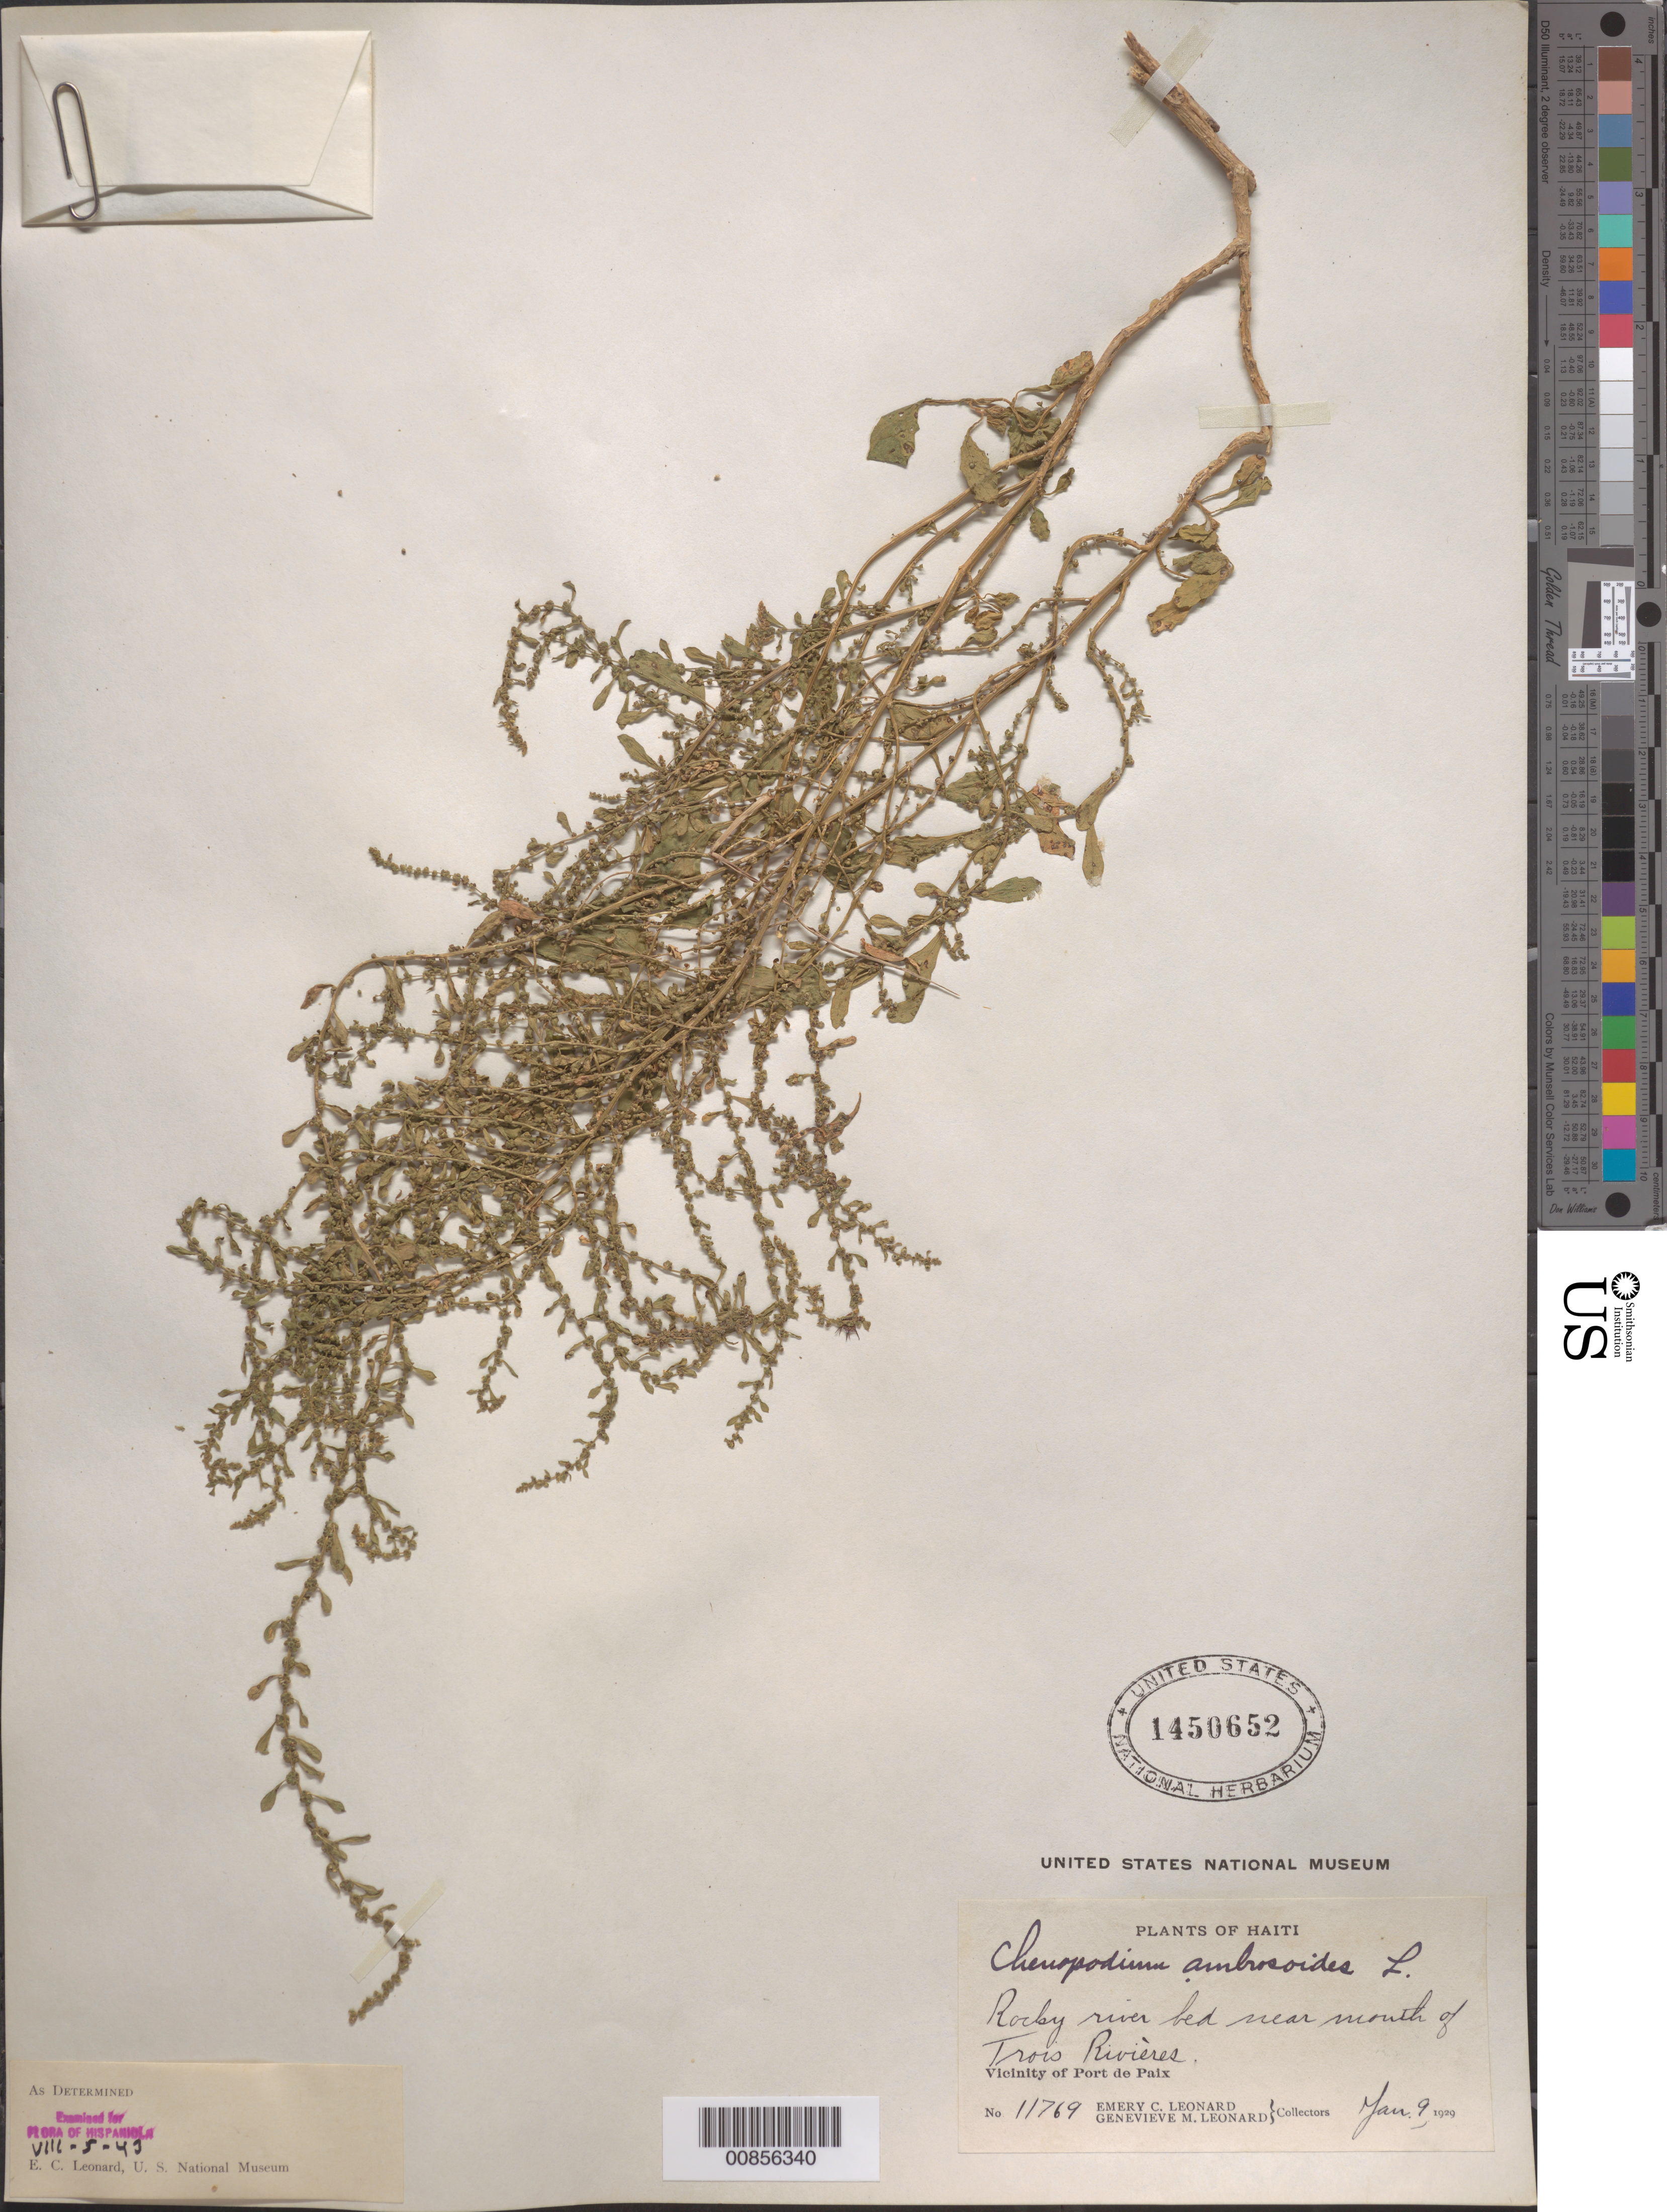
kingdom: Plantae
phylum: Tracheophyta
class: Magnoliopsida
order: Caryophyllales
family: Amaranthaceae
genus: Chenopodium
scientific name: Chenopodium ambrosioides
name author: L.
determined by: Leonard, Emery C., (US)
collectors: E. C. Leonard & G. M. Leonard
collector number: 11769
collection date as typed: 09 Jan 1929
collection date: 1929-01-09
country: Haiti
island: Hispaniola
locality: Vicinity of Port-de-Paix. Near mouth of Trois Rivières.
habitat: Rocky river bed.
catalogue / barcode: US 1450652